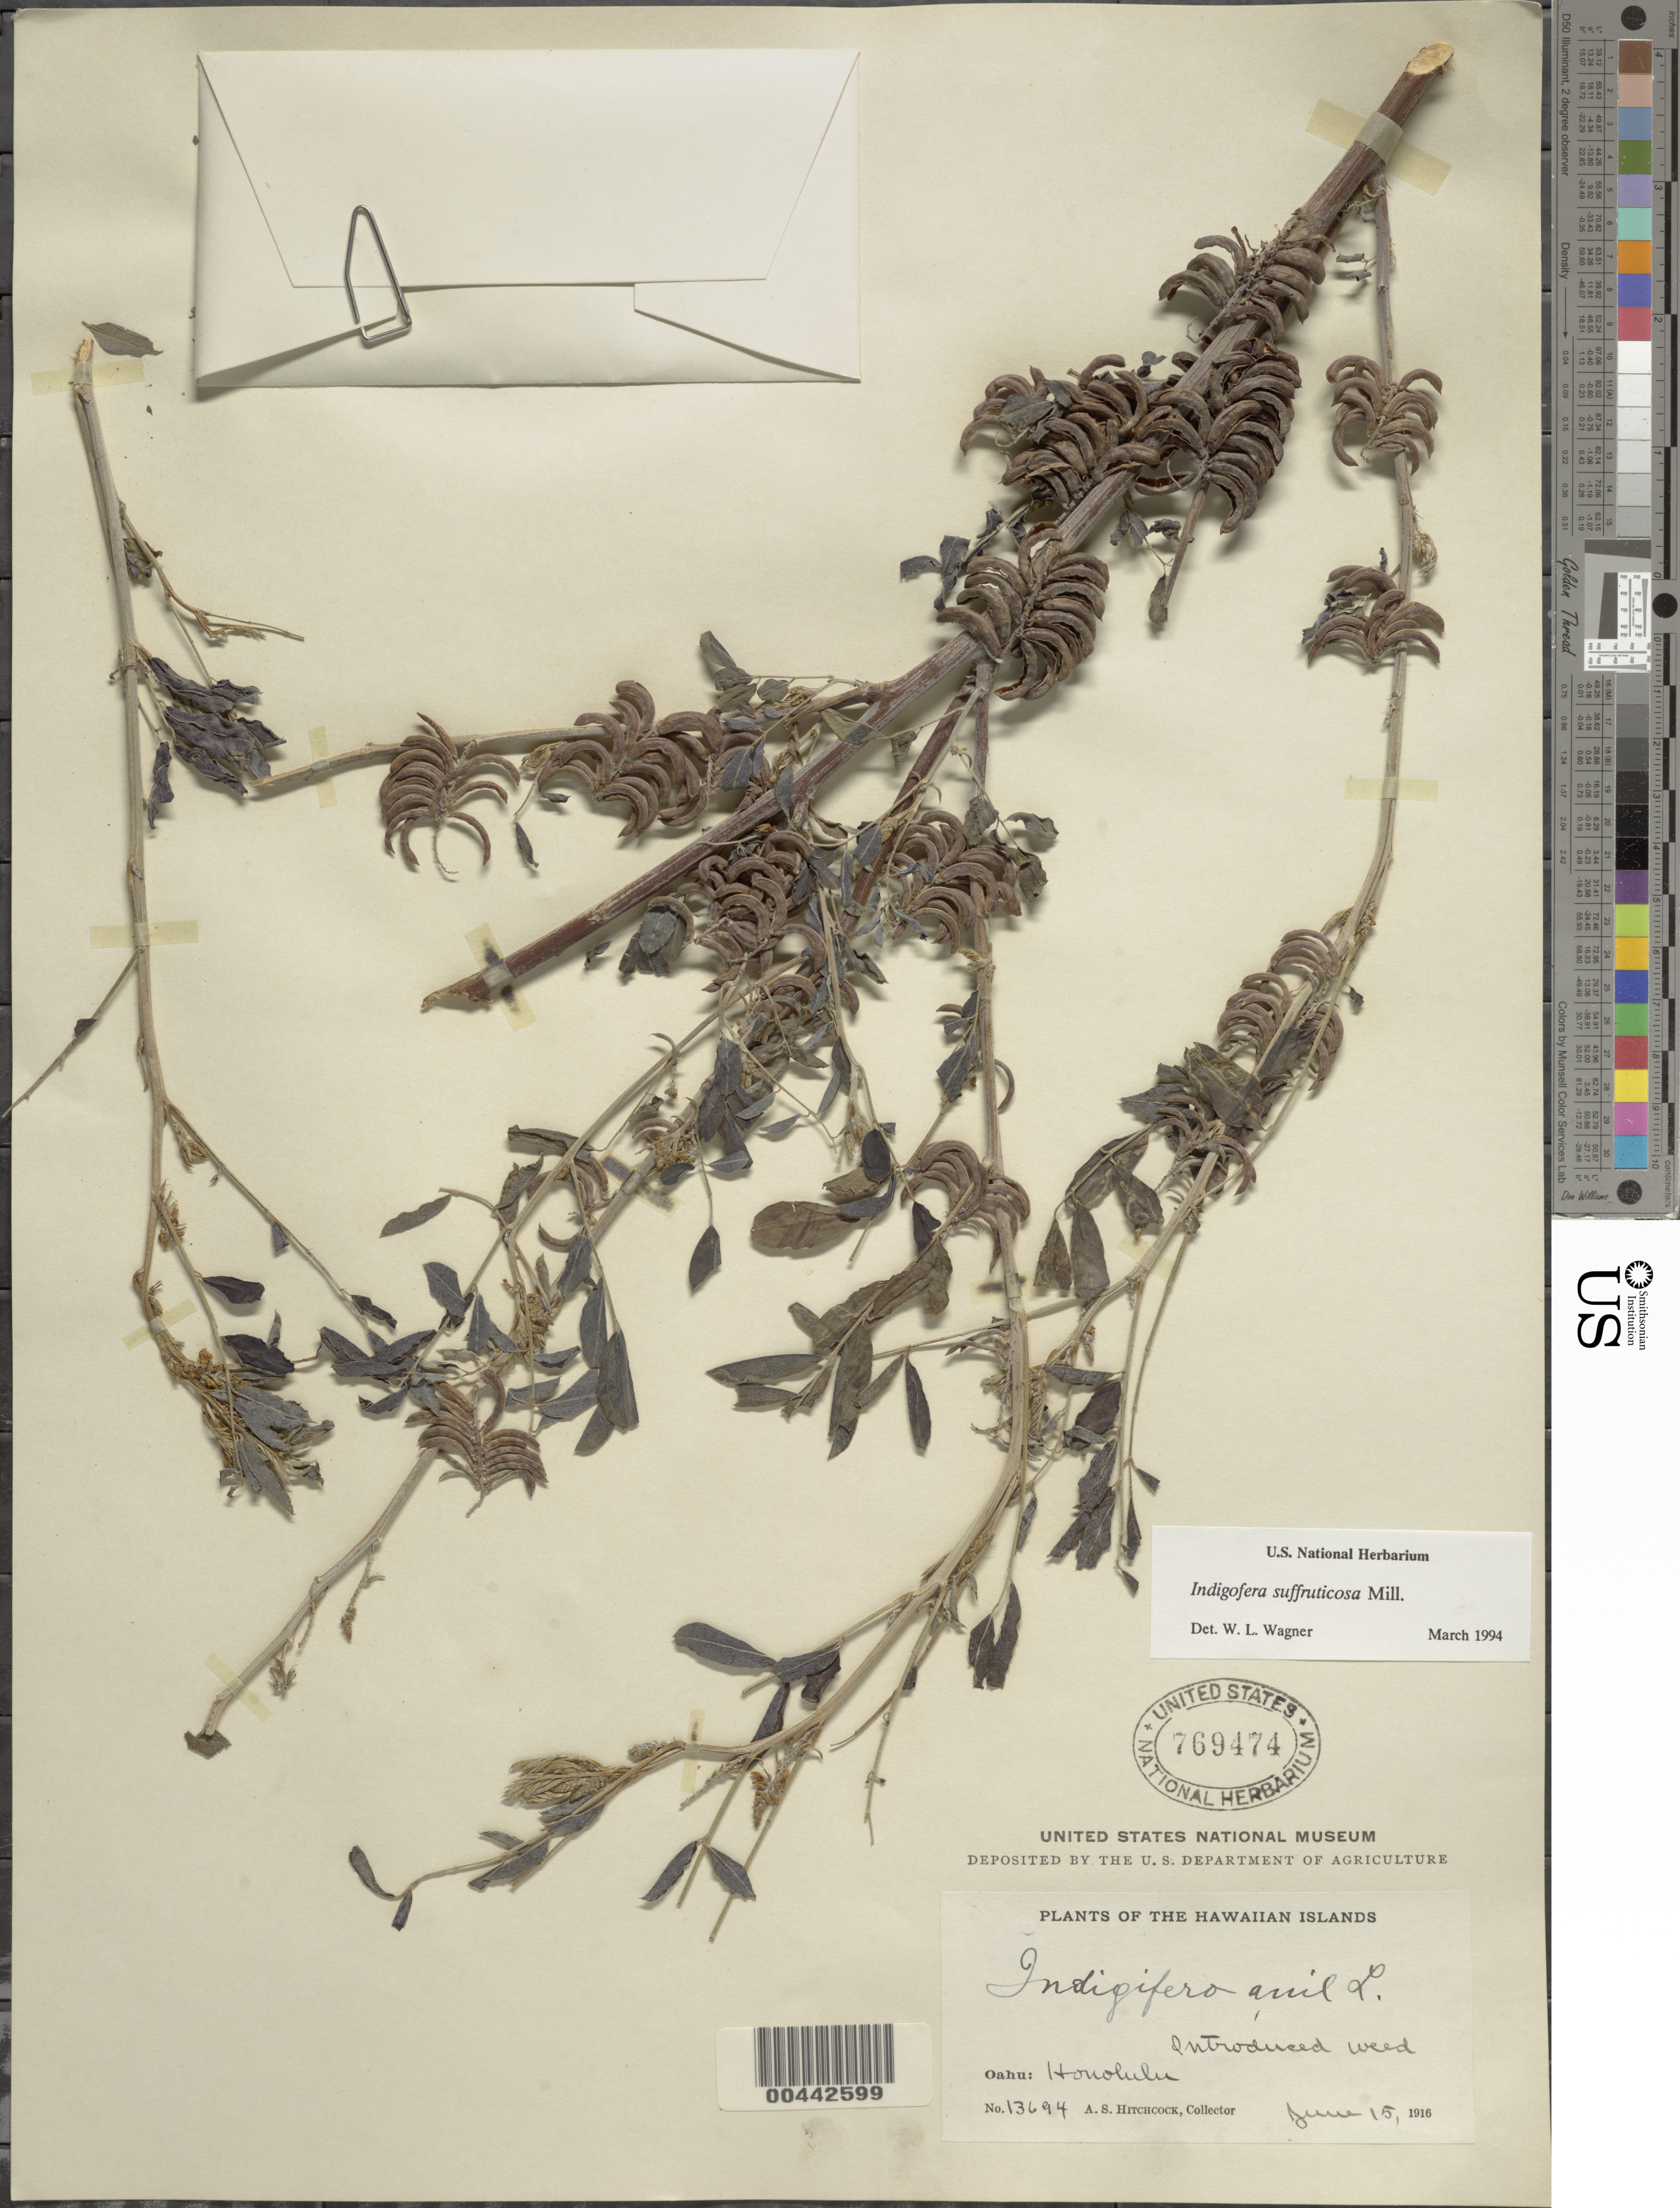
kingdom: Plantae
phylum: Tracheophyta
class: Magnoliopsida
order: Fabales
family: Fabaceae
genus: Indigofera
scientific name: Indigofera suffruticosa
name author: Mill.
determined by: Wagner, W. L., (BOT), Smithsonian Institution - National Museum of Natural History (UNITED STATES)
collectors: A. S. Hitchcock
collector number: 13694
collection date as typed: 15 Jun 1916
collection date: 1916-06-15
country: United States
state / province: Hawaii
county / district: Honolulu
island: Oahu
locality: Honolulu. Introduced weed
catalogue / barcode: US 769474